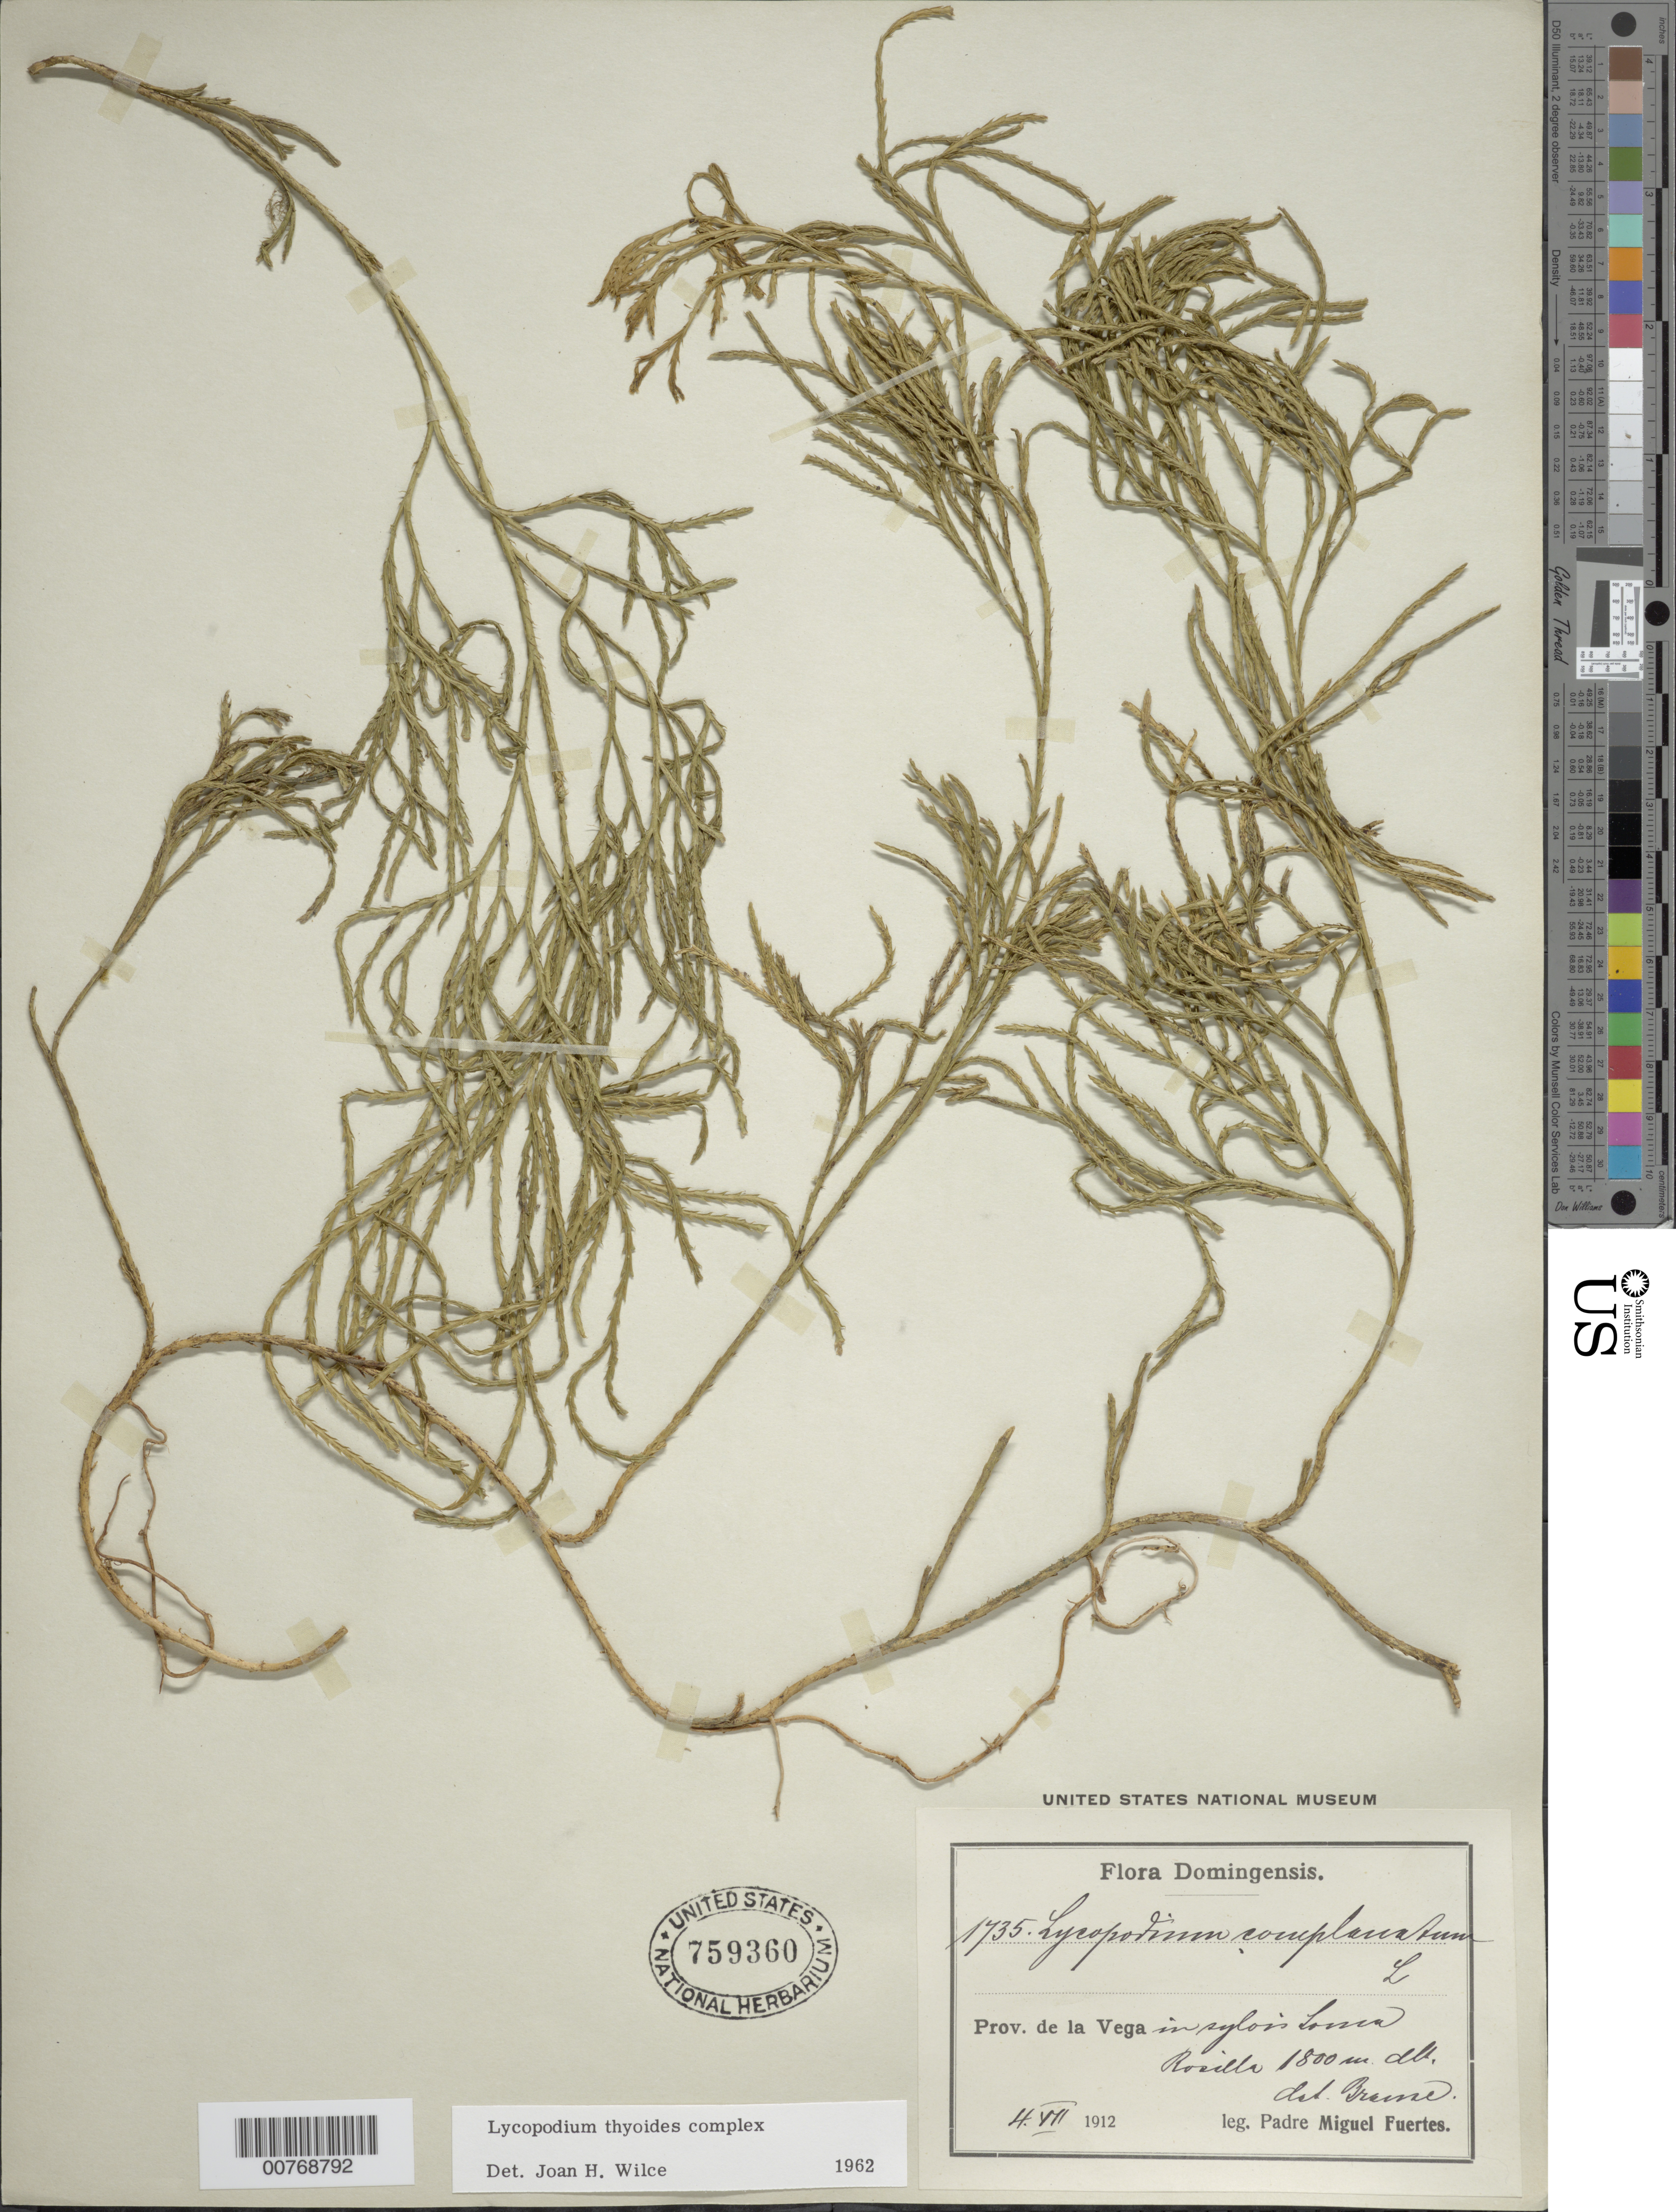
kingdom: Plantae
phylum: Tracheophyta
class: Lycopodiopsida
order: Lycopodiales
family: Lycopodiaceae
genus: Diphasiastrum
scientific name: Diphasiastrum thyoides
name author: (Humb. & Bonpl. ex Willd.) Holub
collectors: M. D. Fuertes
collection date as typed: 04 Dec 1912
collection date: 1912-12-04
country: Dominican Republic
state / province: La Vega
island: Hispaniola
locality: Sierra Rosilla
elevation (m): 1800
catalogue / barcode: US 759360